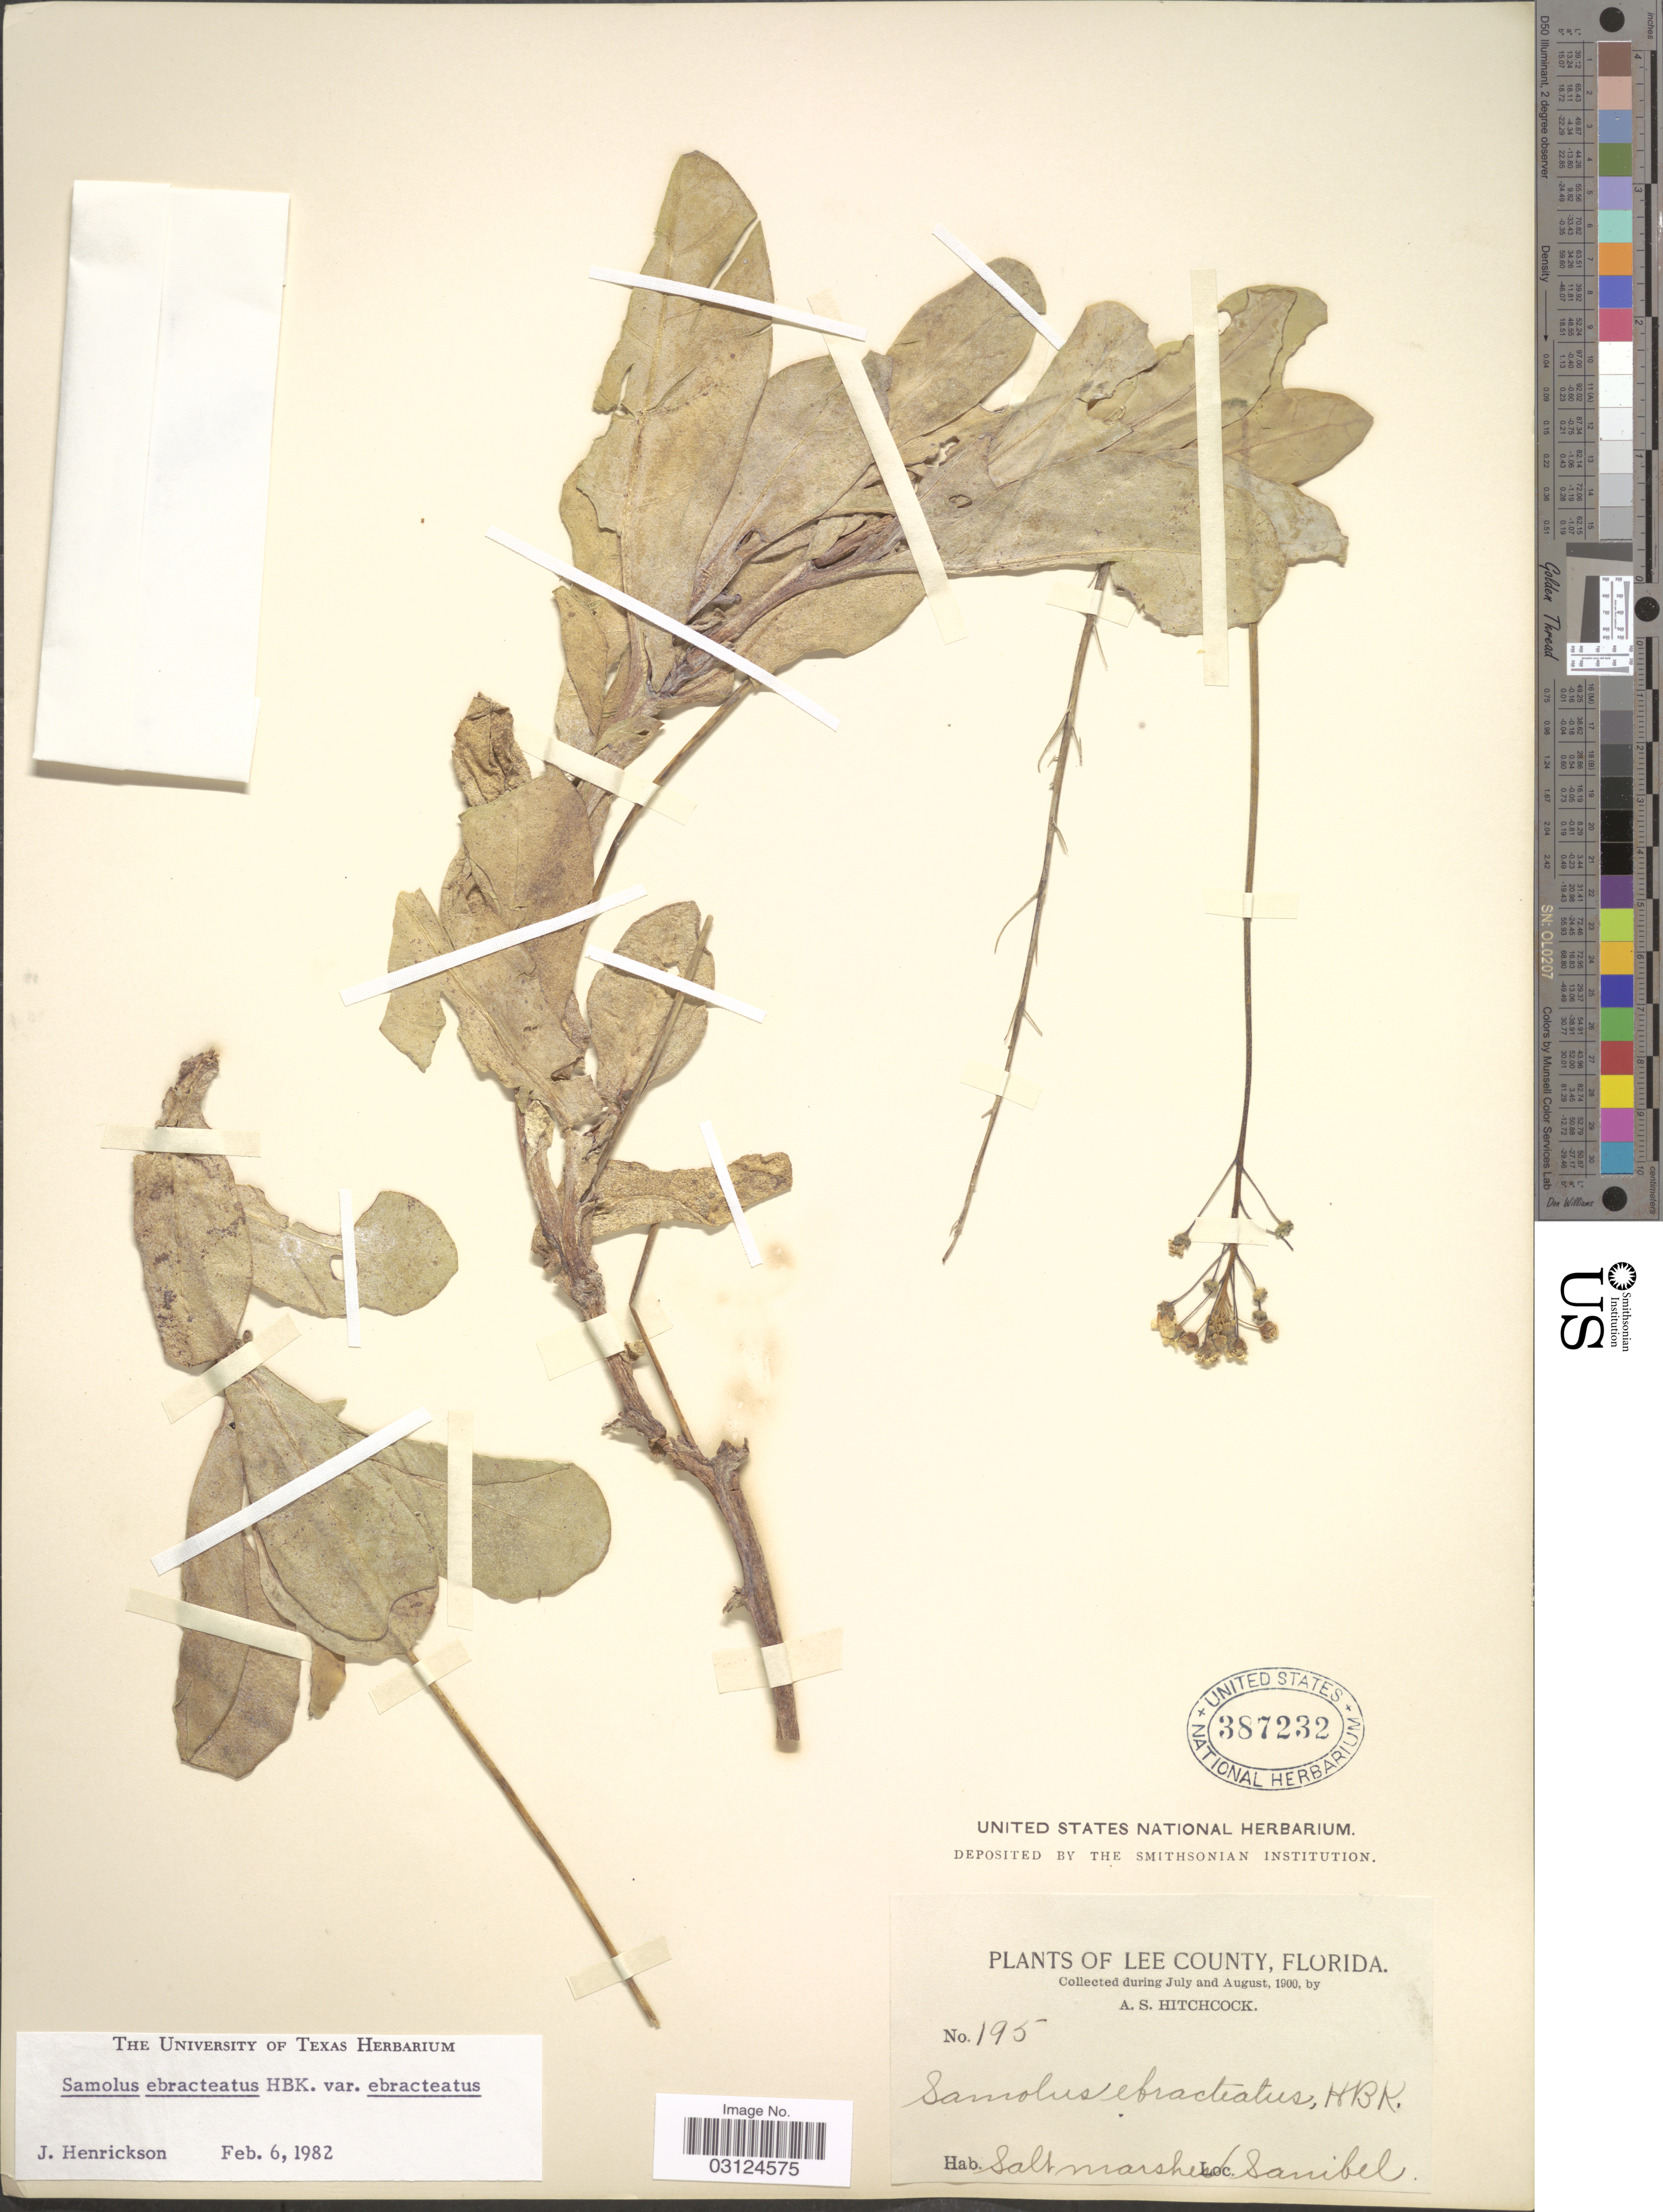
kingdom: Plantae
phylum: Tracheophyta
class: Magnoliopsida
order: Ericales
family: Primulaceae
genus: Samolus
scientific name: Samolus ebracteatus subsp. ebracteatus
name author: Kunth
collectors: A. S. Hitchcock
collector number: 195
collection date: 1900-07/1900-08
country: United States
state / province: Florida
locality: Lee County, Sanibel.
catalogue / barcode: US 387232